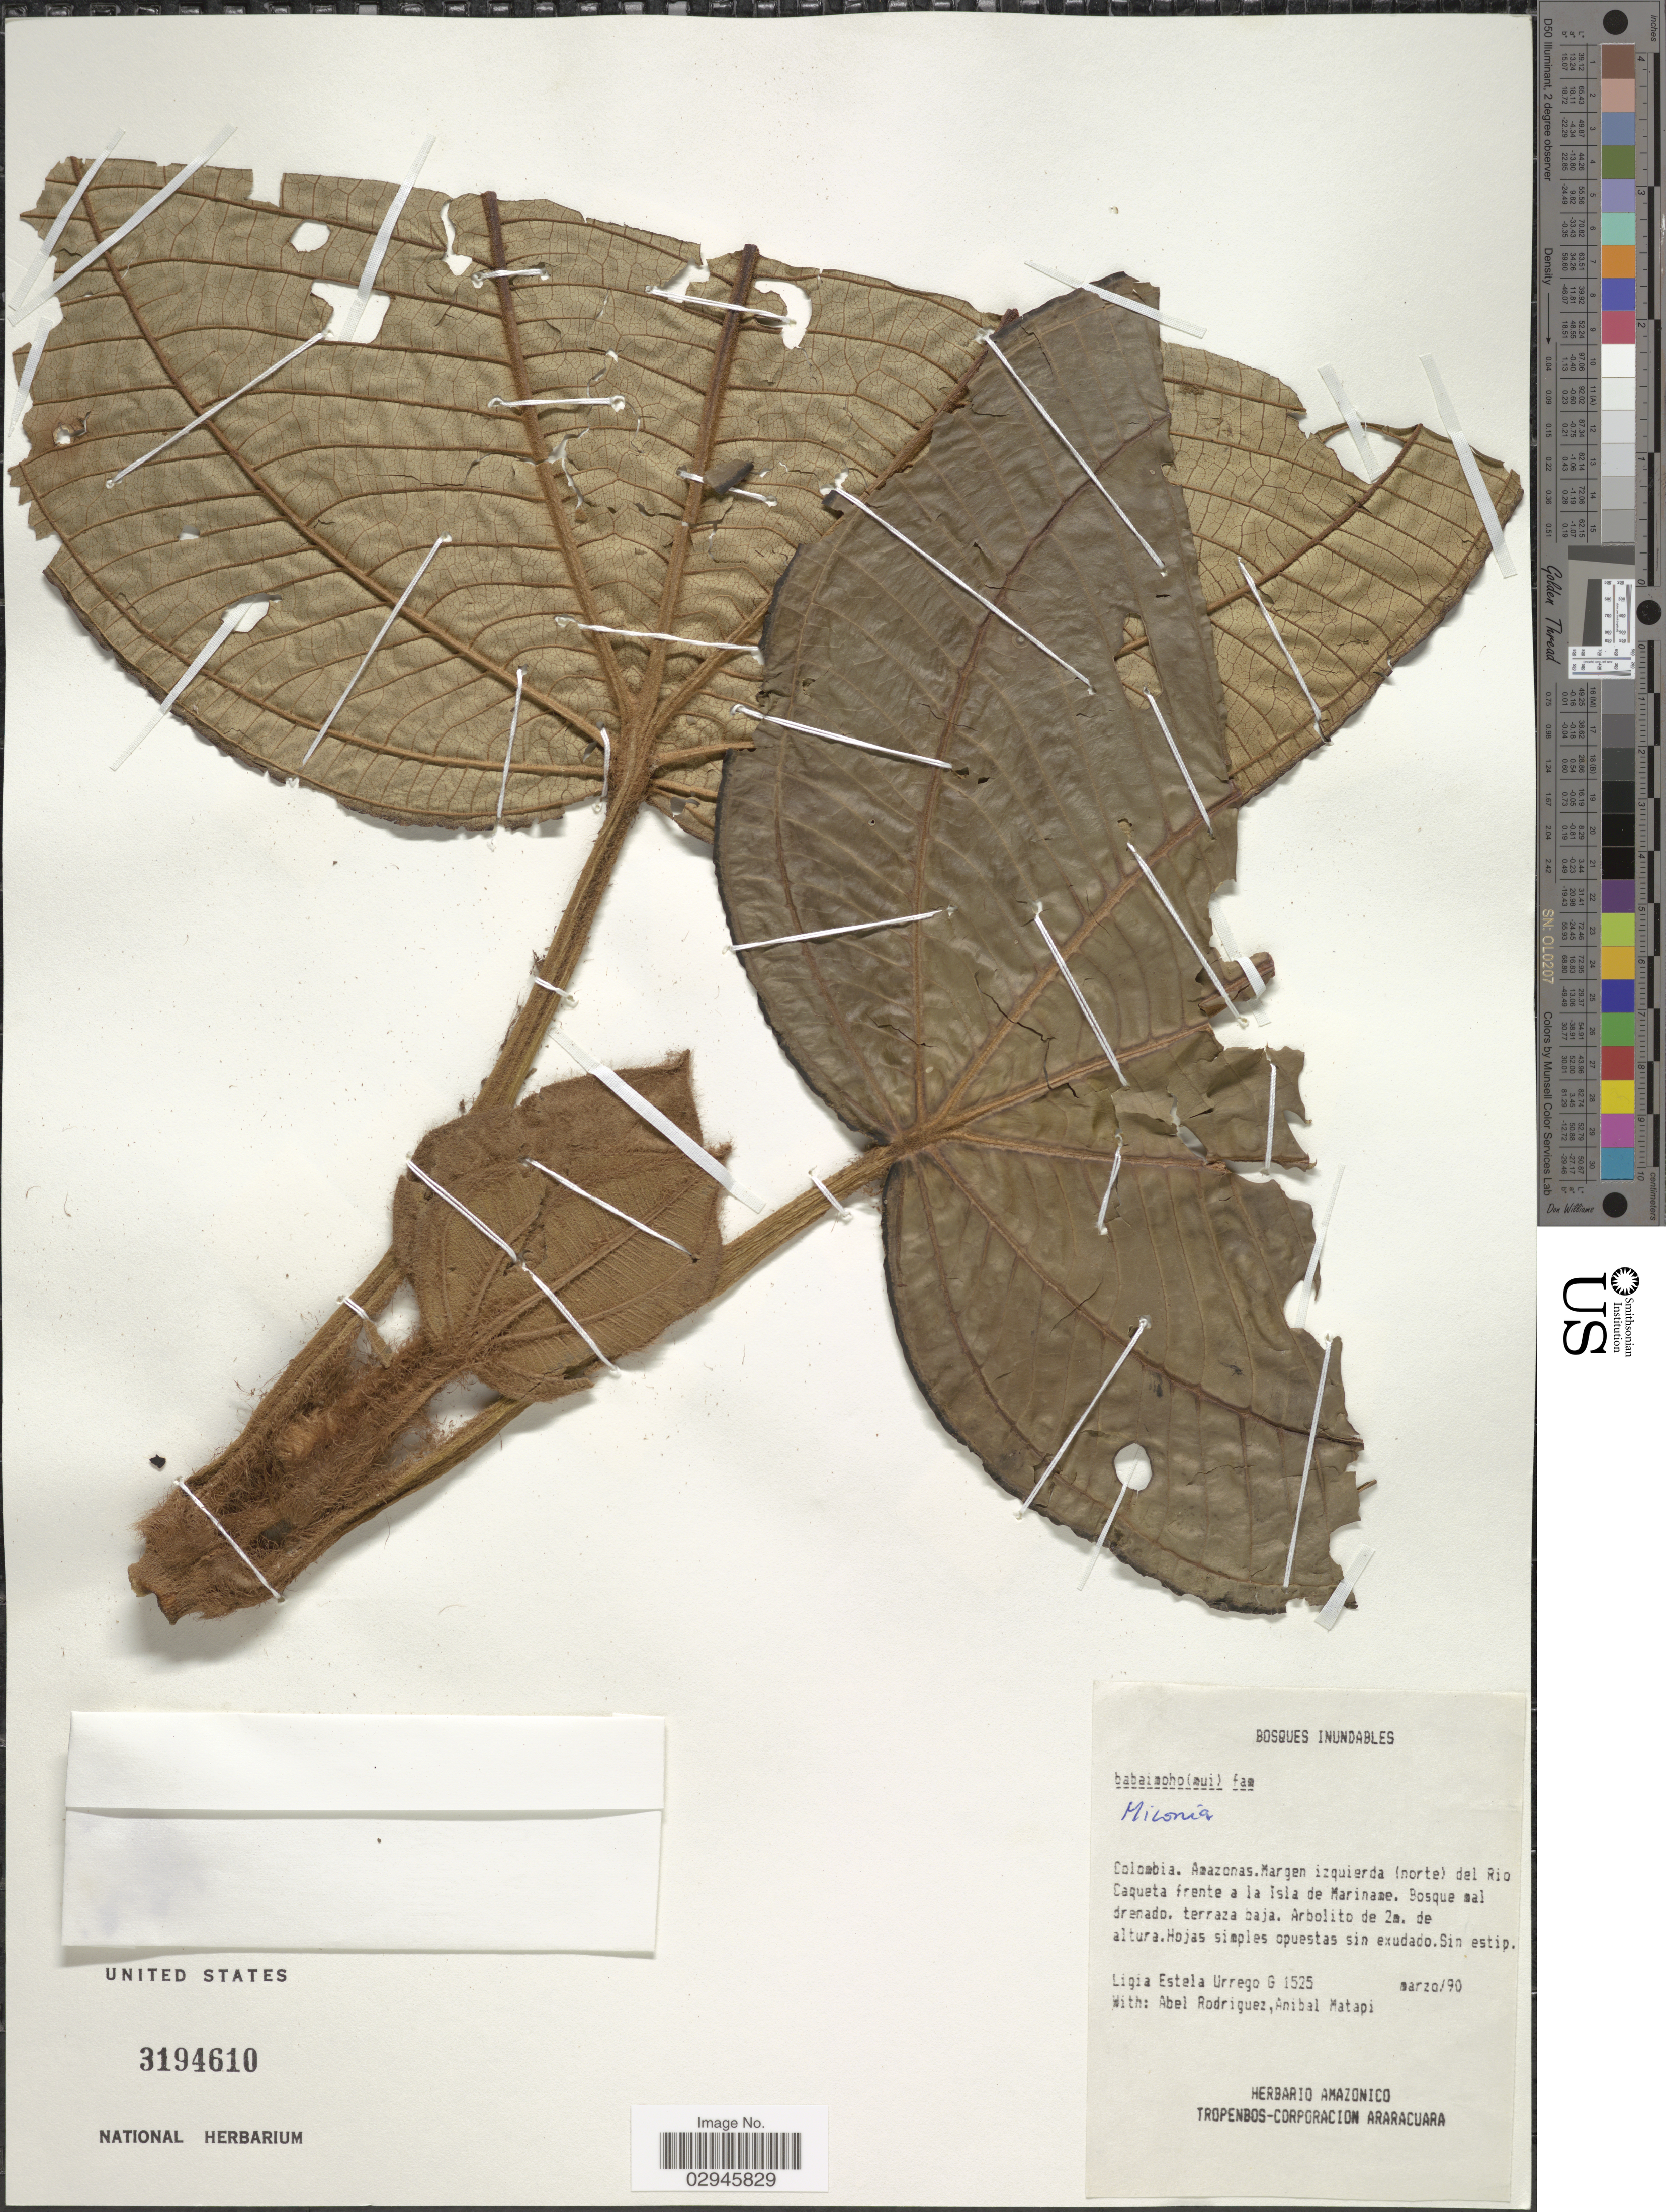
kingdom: Plantae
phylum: Tracheophyta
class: Magnoliopsida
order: Myrtales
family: Melastomataceae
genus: Miconia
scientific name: Miconia sp.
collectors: L. Urrego G., A. Rodriguez & A. Matapi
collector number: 1525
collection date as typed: Transcribed d/m/y: /3/90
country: Colombia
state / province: Amazônas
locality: Margen izquierda (norte) del Rio Caqueta frente a la Isla de Mariname.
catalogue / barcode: US 3194610